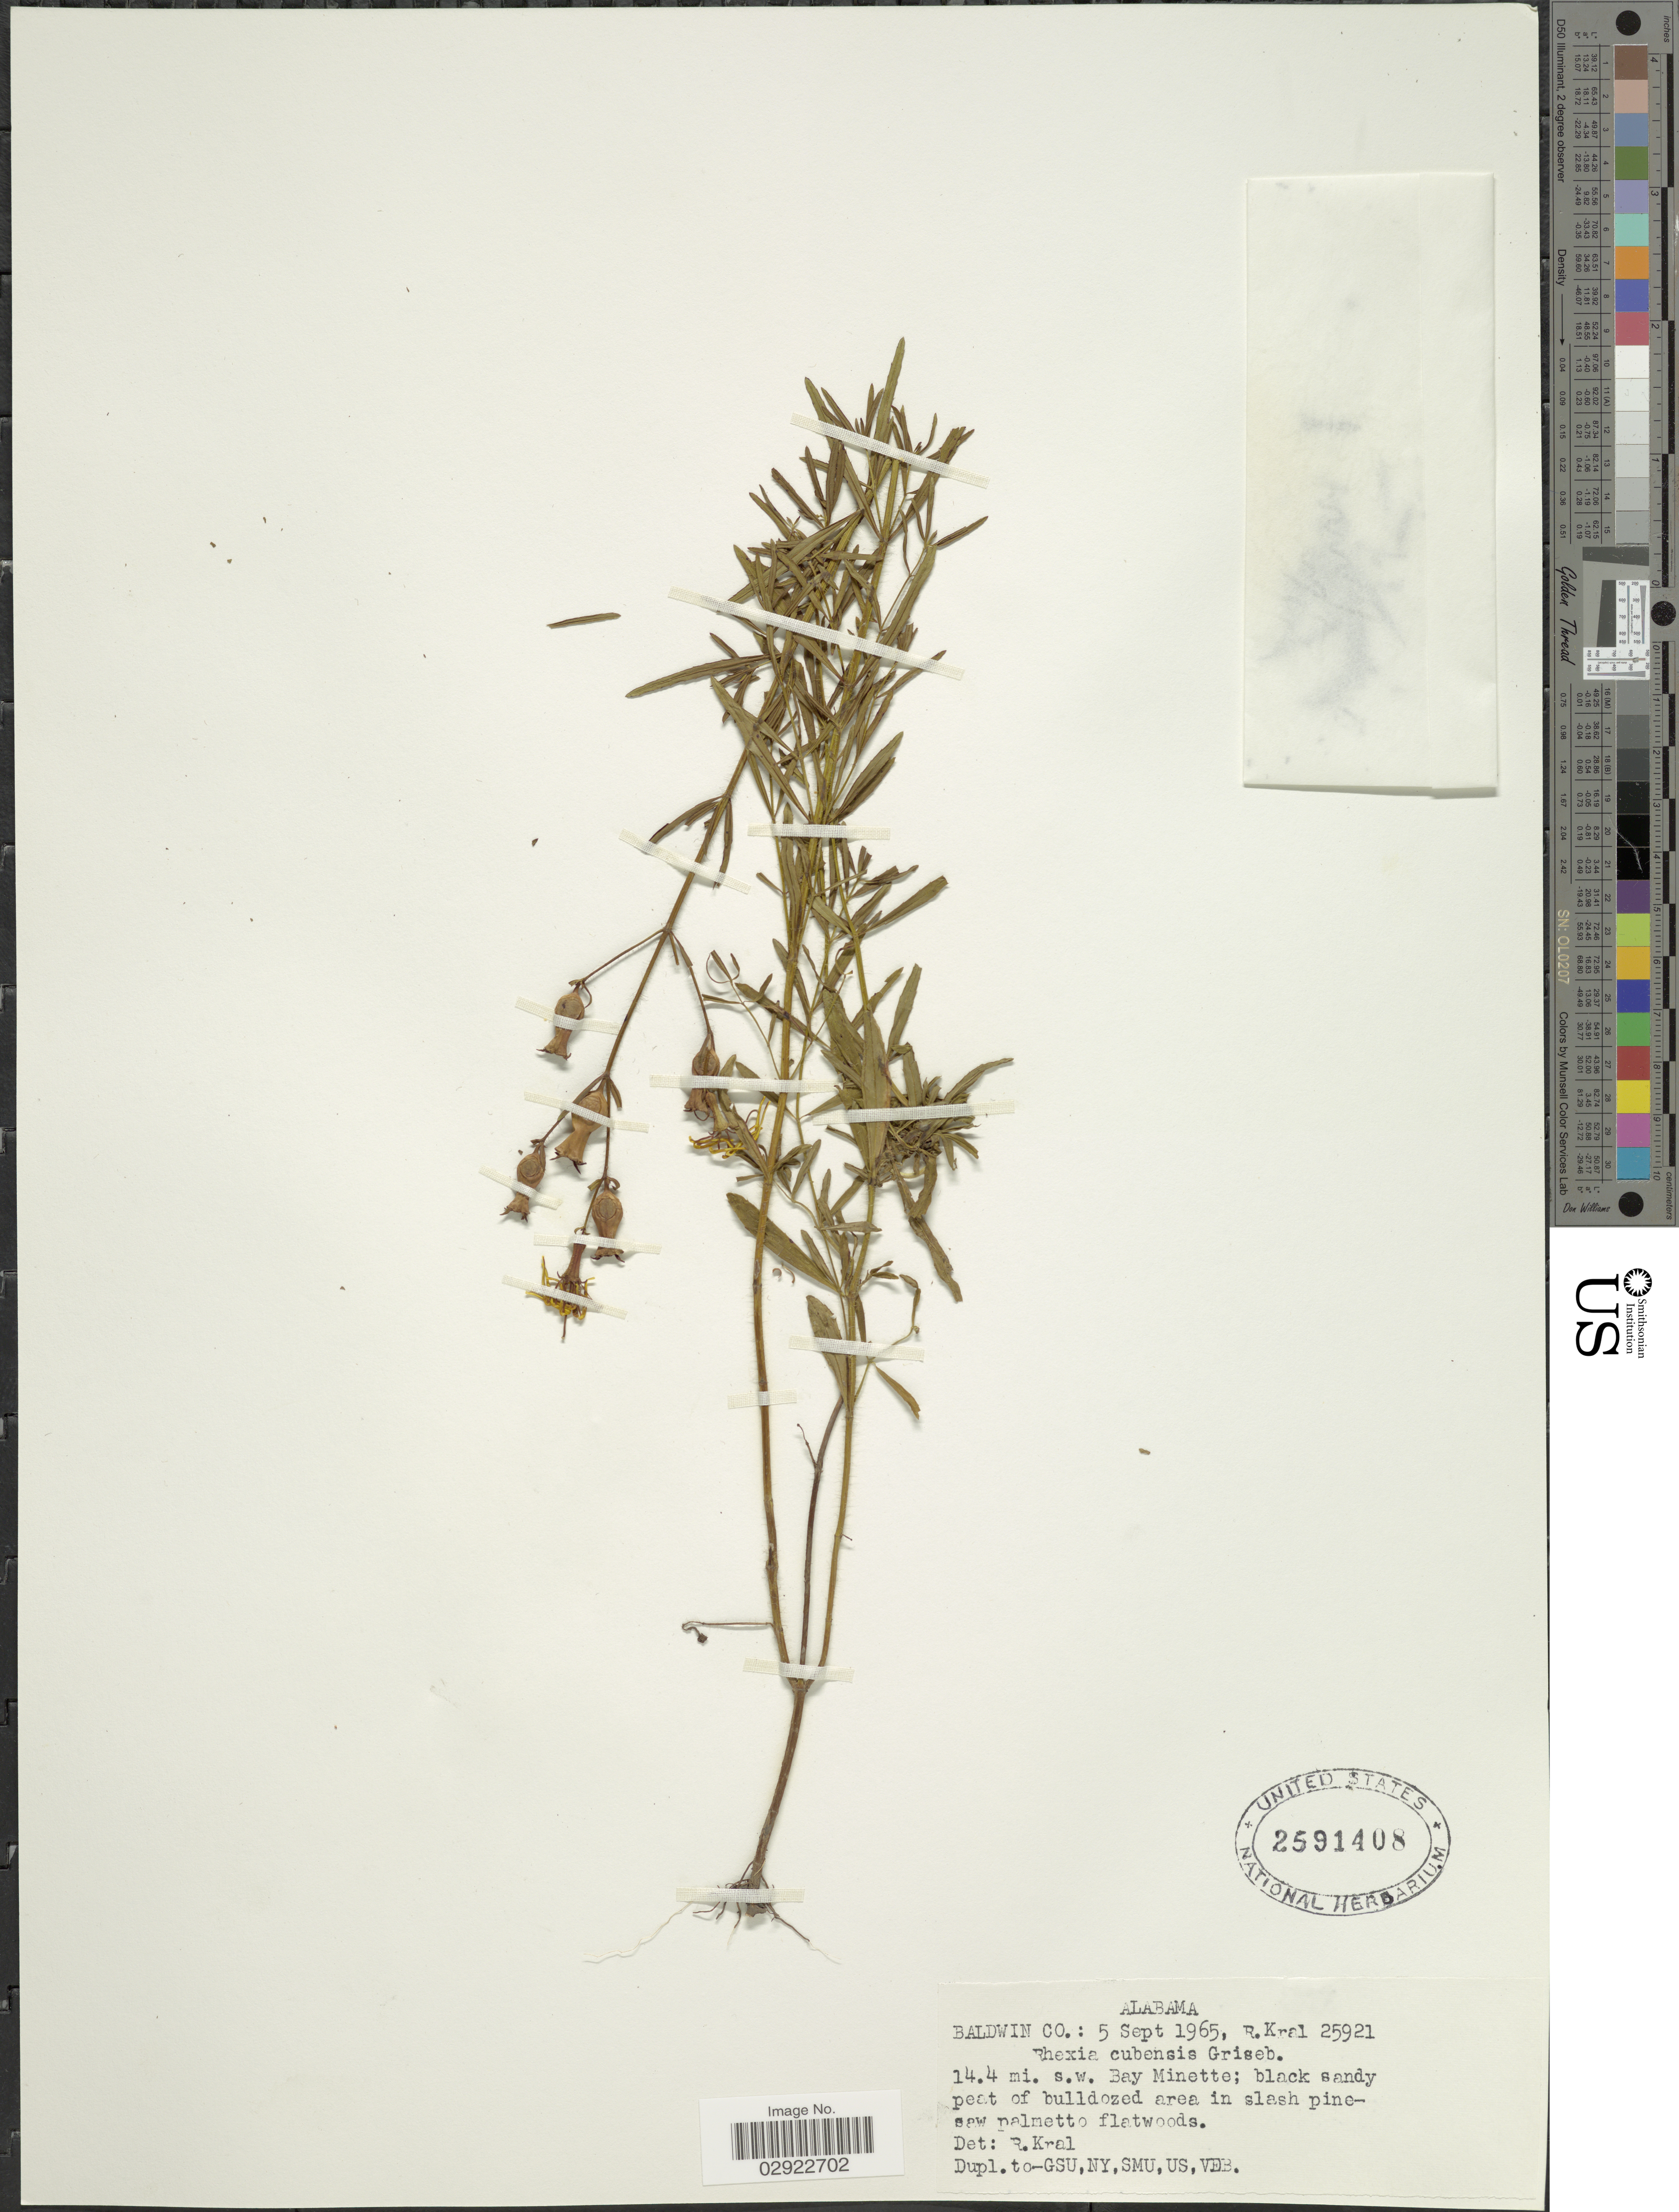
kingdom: Plantae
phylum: Tracheophyta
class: Magnoliopsida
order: Myrtales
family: Melastomataceae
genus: Rhexia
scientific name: Rhexia cubensis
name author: Griseb.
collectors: R. Kral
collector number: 25921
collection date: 1965-09-05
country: United States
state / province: Alabama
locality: Baldwin Co.: 14.4 mi. s.w. Bay Minette.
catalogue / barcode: US 2591408